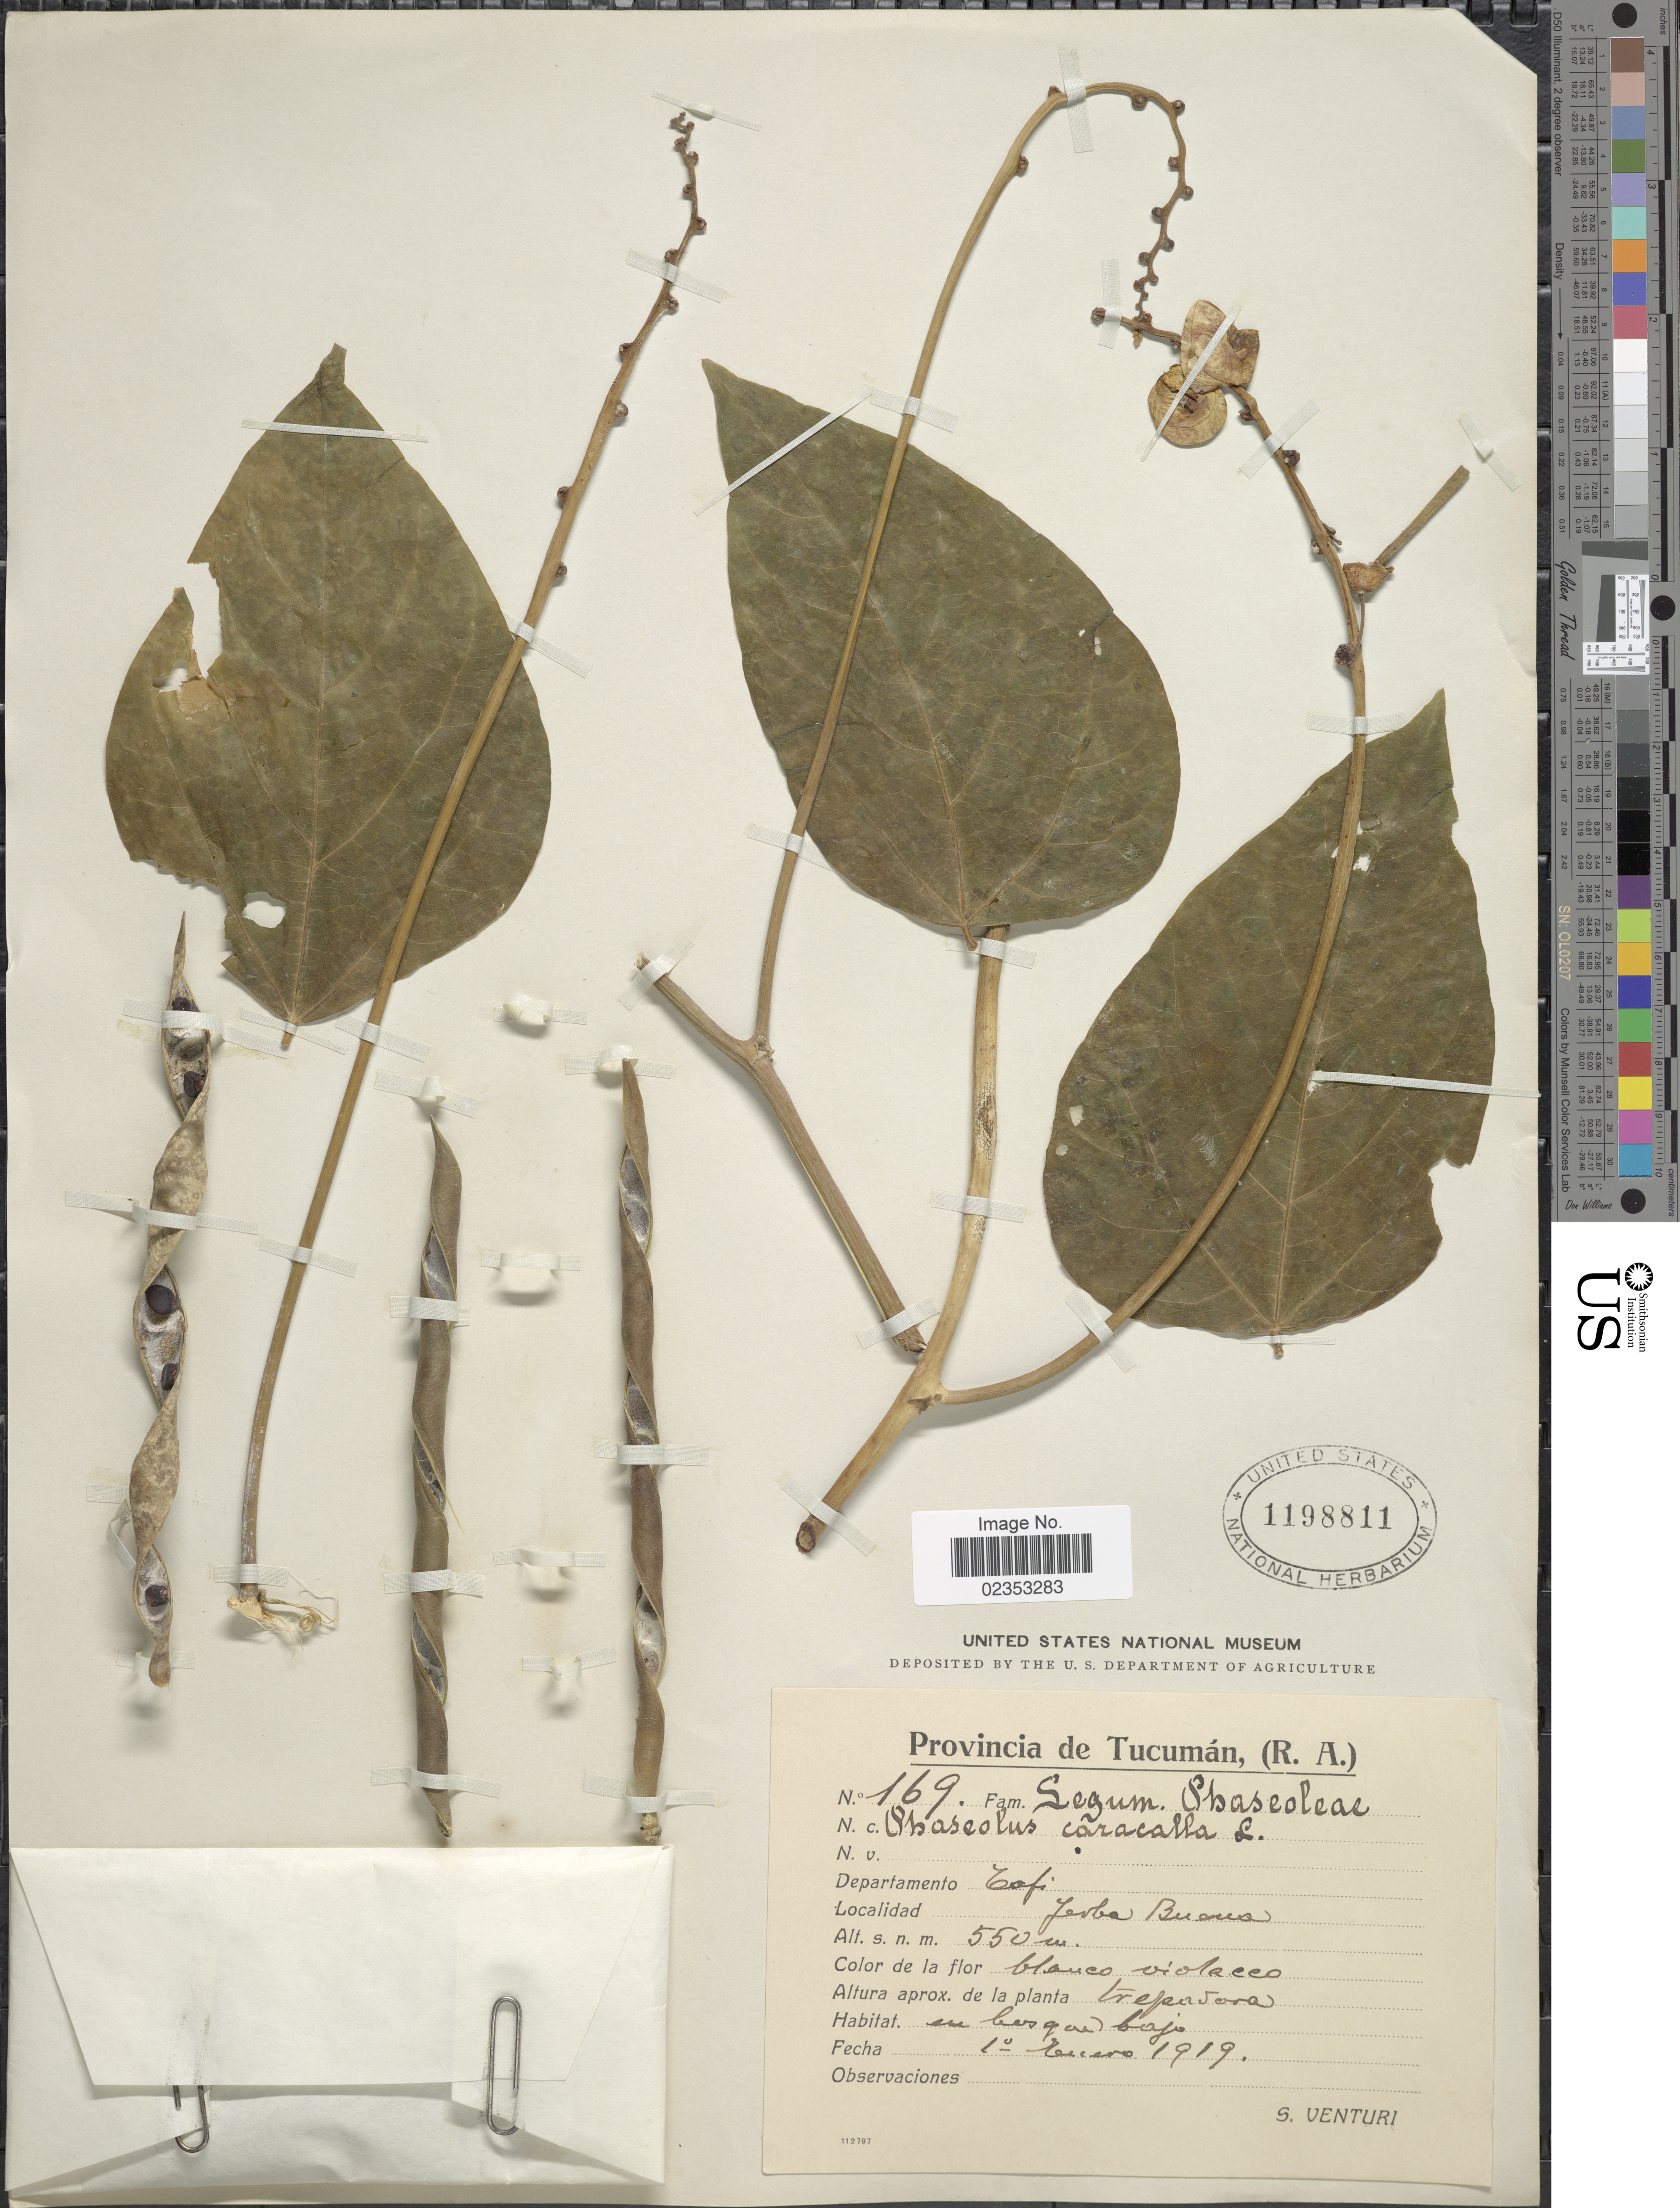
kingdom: Plantae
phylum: Tracheophyta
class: Magnoliopsida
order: Fabales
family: Fabaceae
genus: Cochliasanthus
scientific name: Cochliasanthus caracalla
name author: (L.) Trew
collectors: S. Venturi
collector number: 169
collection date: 1919-01-01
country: Argentina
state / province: Tucuman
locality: Provincia de Tucuman, (R.A.). Departamento Tafi. Yerba Buena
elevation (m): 550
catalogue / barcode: US 1198811